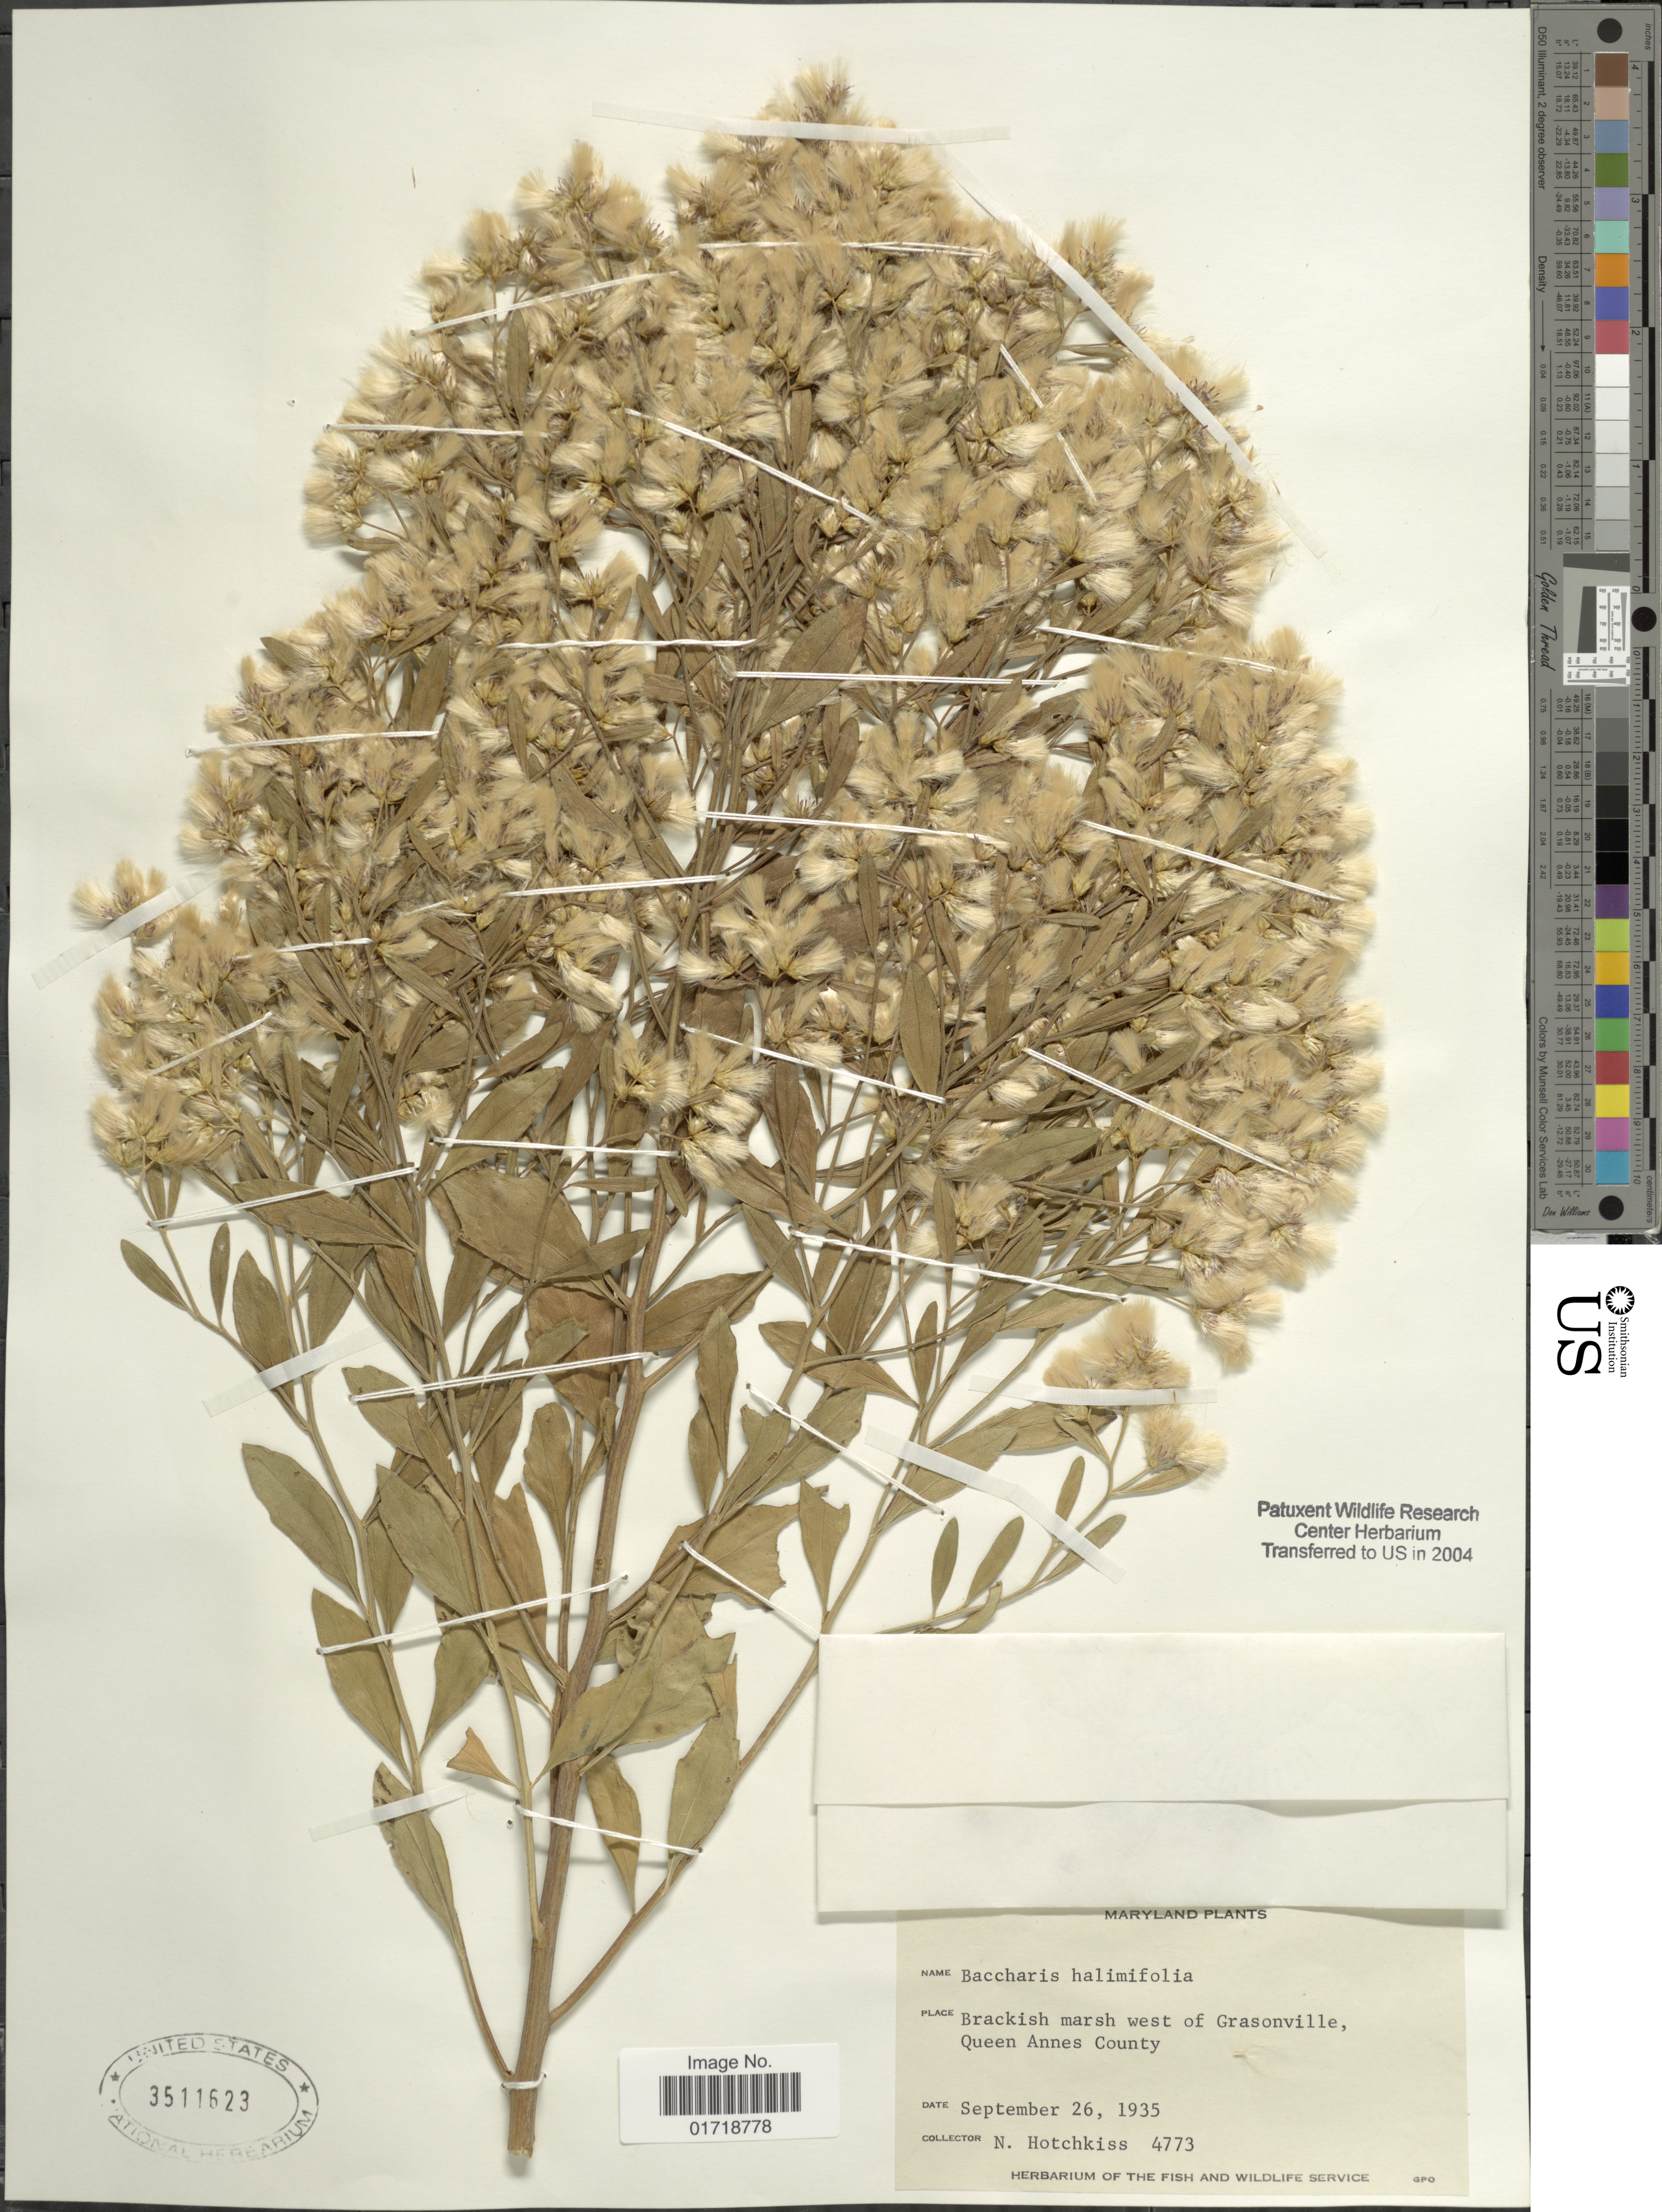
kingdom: Plantae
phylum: Tracheophyta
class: Magnoliopsida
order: Asterales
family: Asteraceae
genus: Baccharis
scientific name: Baccharis halimifolia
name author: L.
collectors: N. Hotchkiss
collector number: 4773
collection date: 1935-09-26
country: United States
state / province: Maryland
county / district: Queen Anne's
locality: Brackish marsh west of Grasonville Queen Annes County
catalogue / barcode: US 3511623